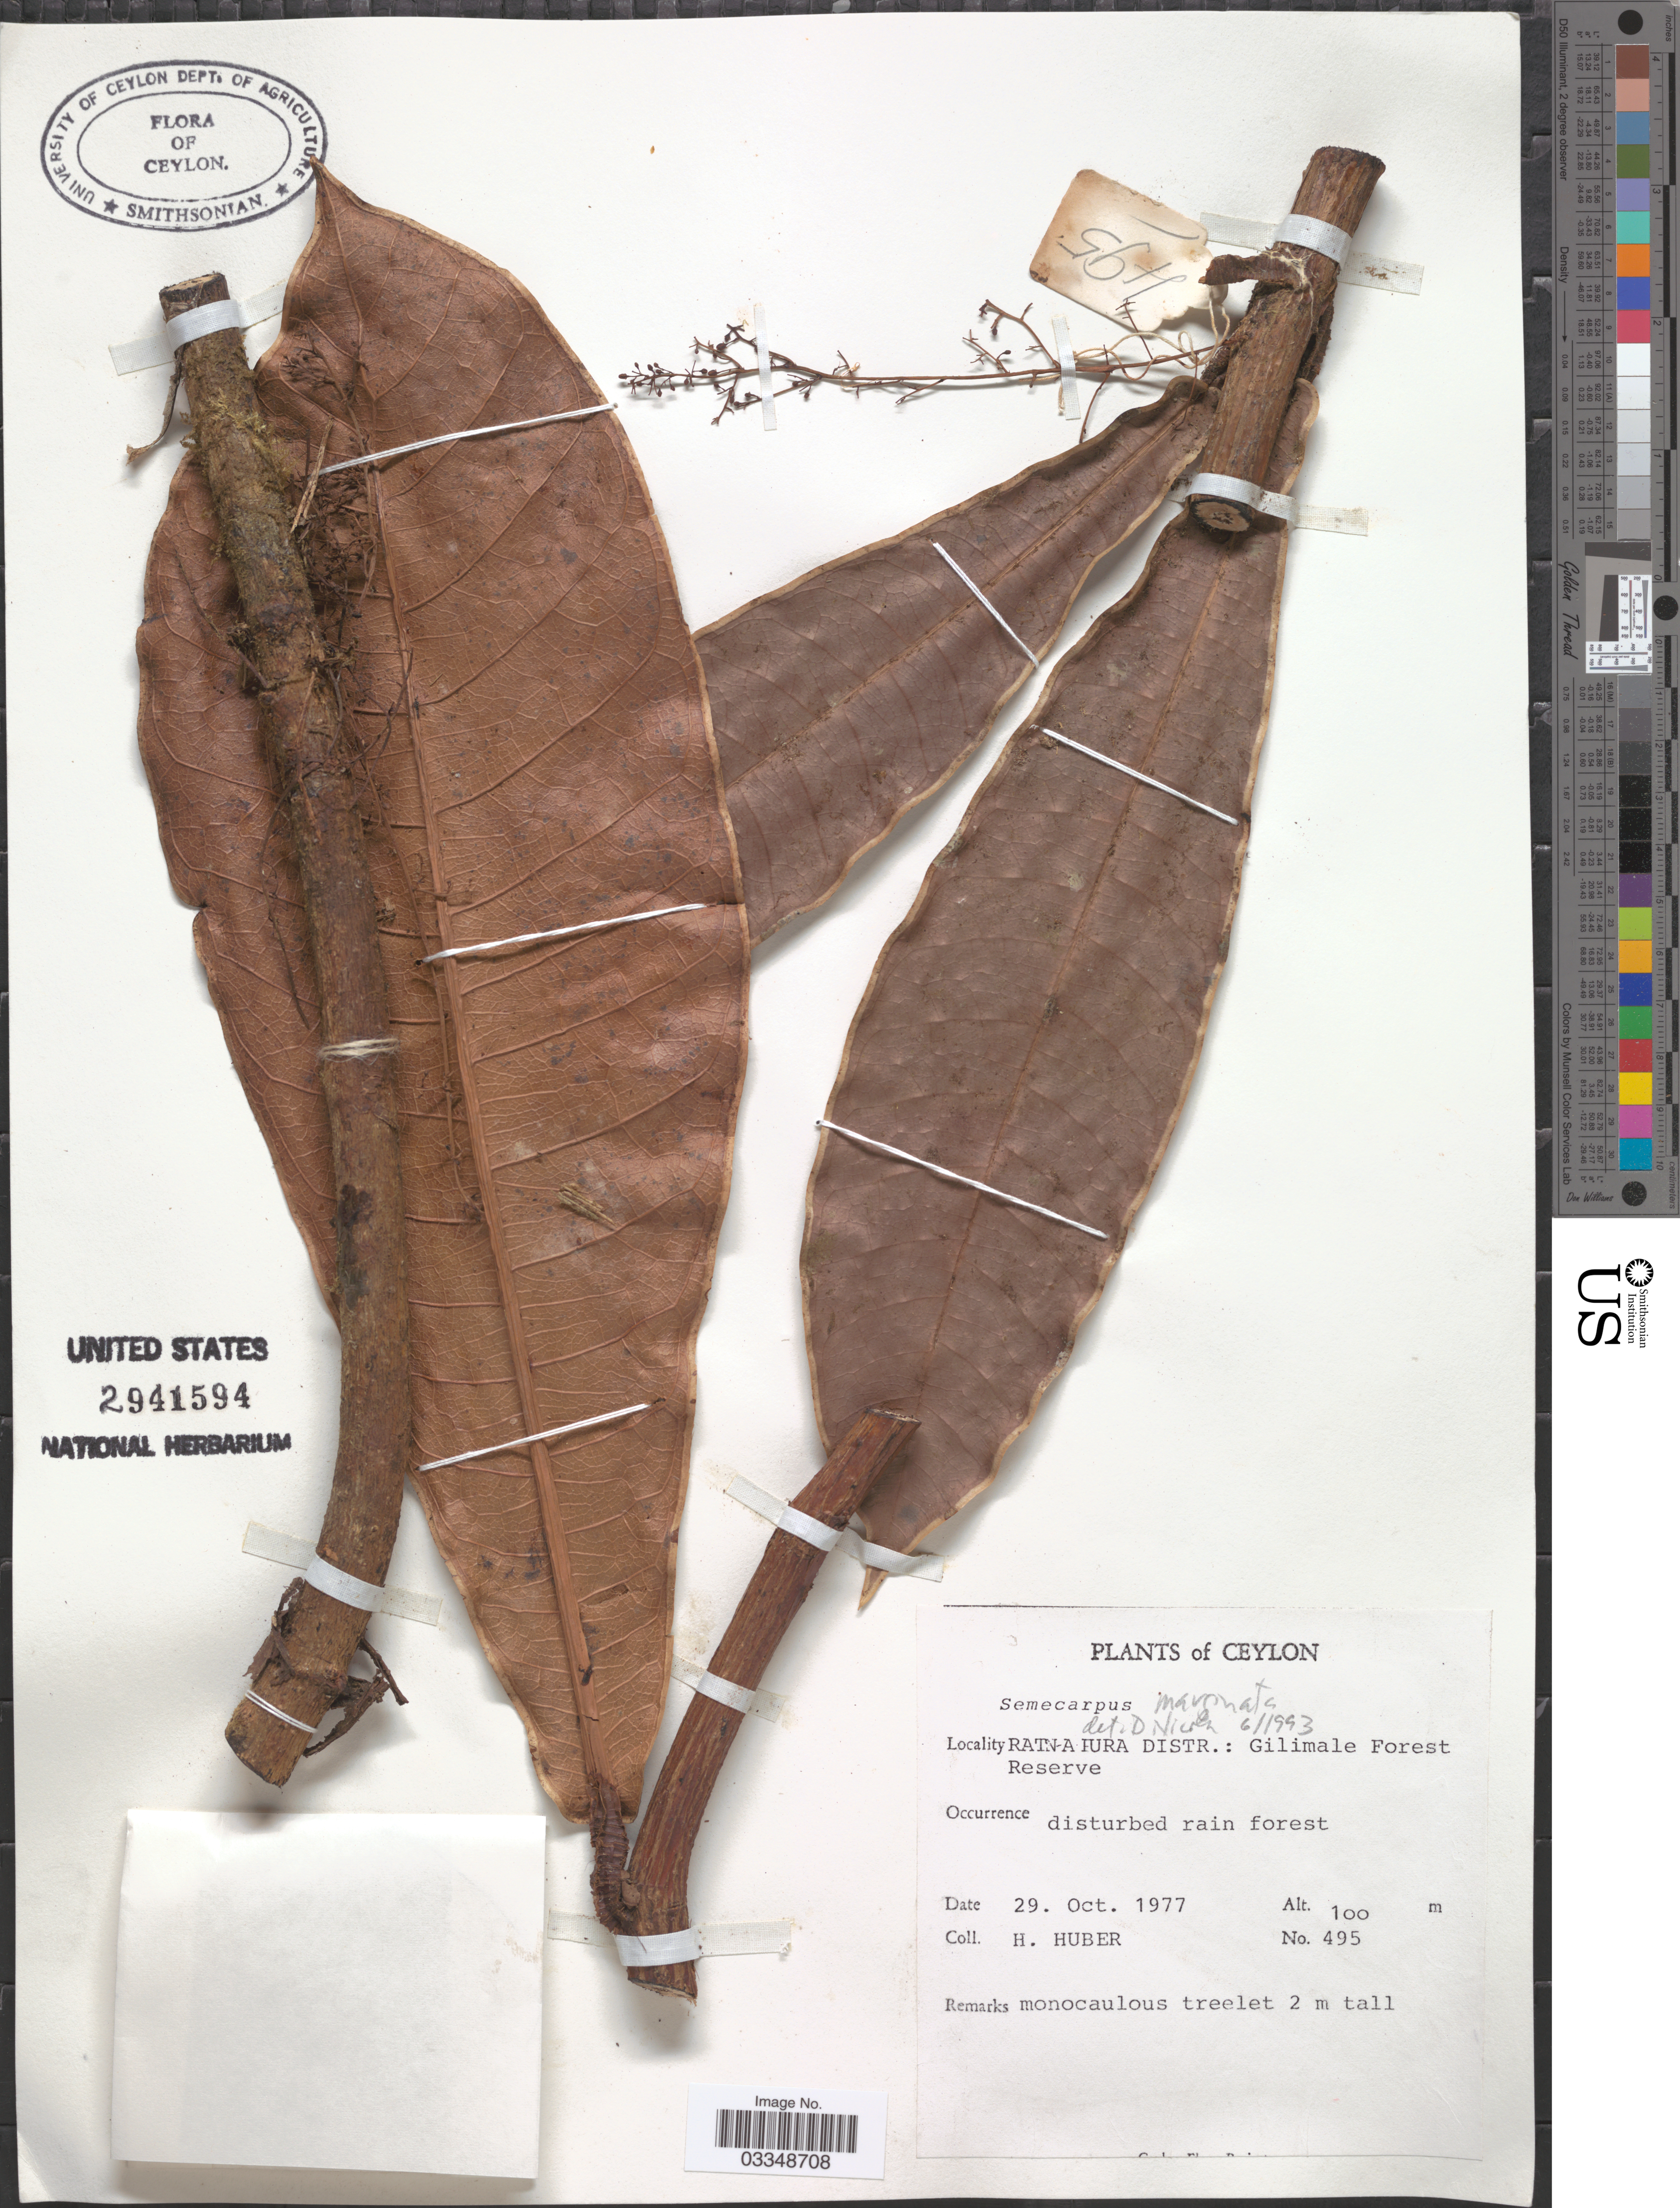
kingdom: Plantae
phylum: Tracheophyta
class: Magnoliopsida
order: Sapindales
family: Anacardiaceae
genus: Semecarpus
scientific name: Semecarpus marginatus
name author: Thwaites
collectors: H. Huber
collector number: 495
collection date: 1977-10-29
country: Sri Lanka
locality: Ceylon. Ratnapura Distr.: Gilimale Forest Reserve.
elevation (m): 100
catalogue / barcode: US 2941594